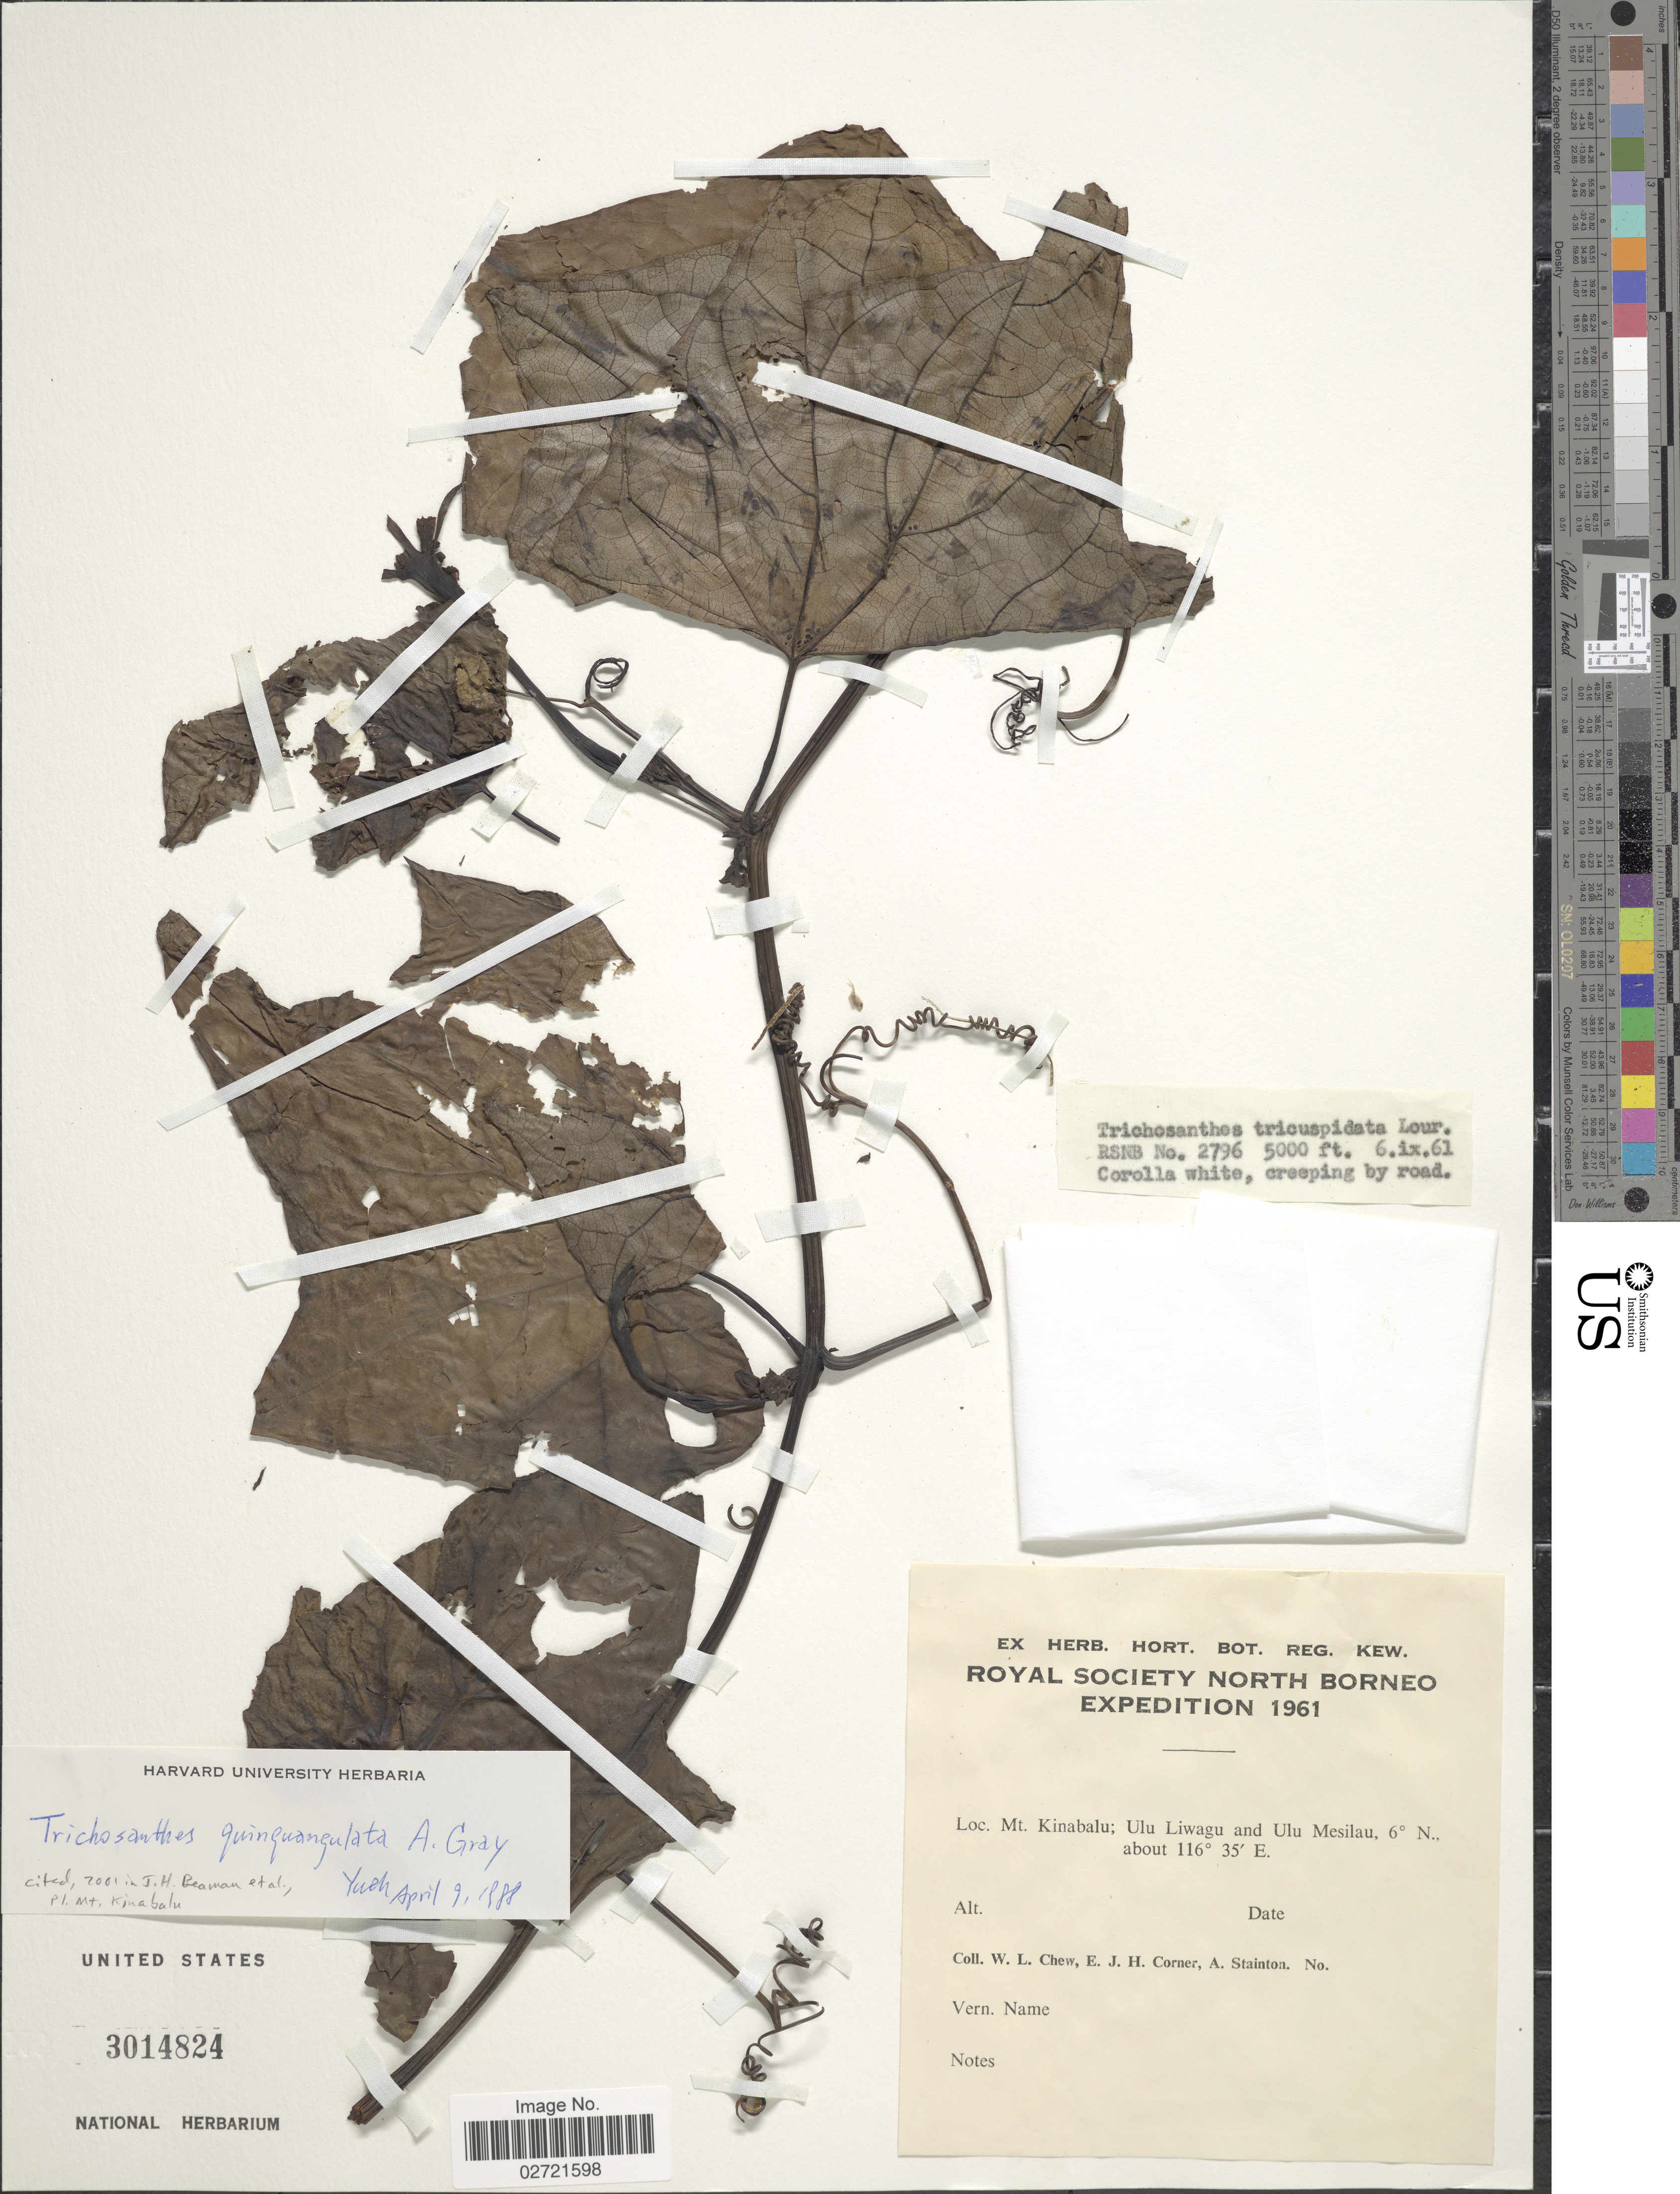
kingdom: Plantae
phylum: Tracheophyta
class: Magnoliopsida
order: Cucurbitales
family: Cucurbitaceae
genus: Trichosanthes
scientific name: Trichosanthes quinquangulata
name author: A. Gray in Wilkes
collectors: W. Chew, E. Corner & A. Stainton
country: Malaysia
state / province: Sabah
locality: Royal Society North Borneo, Mt. Kinabalu; Ulu Liwagu and Ulu Mesilau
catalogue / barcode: US 3014824